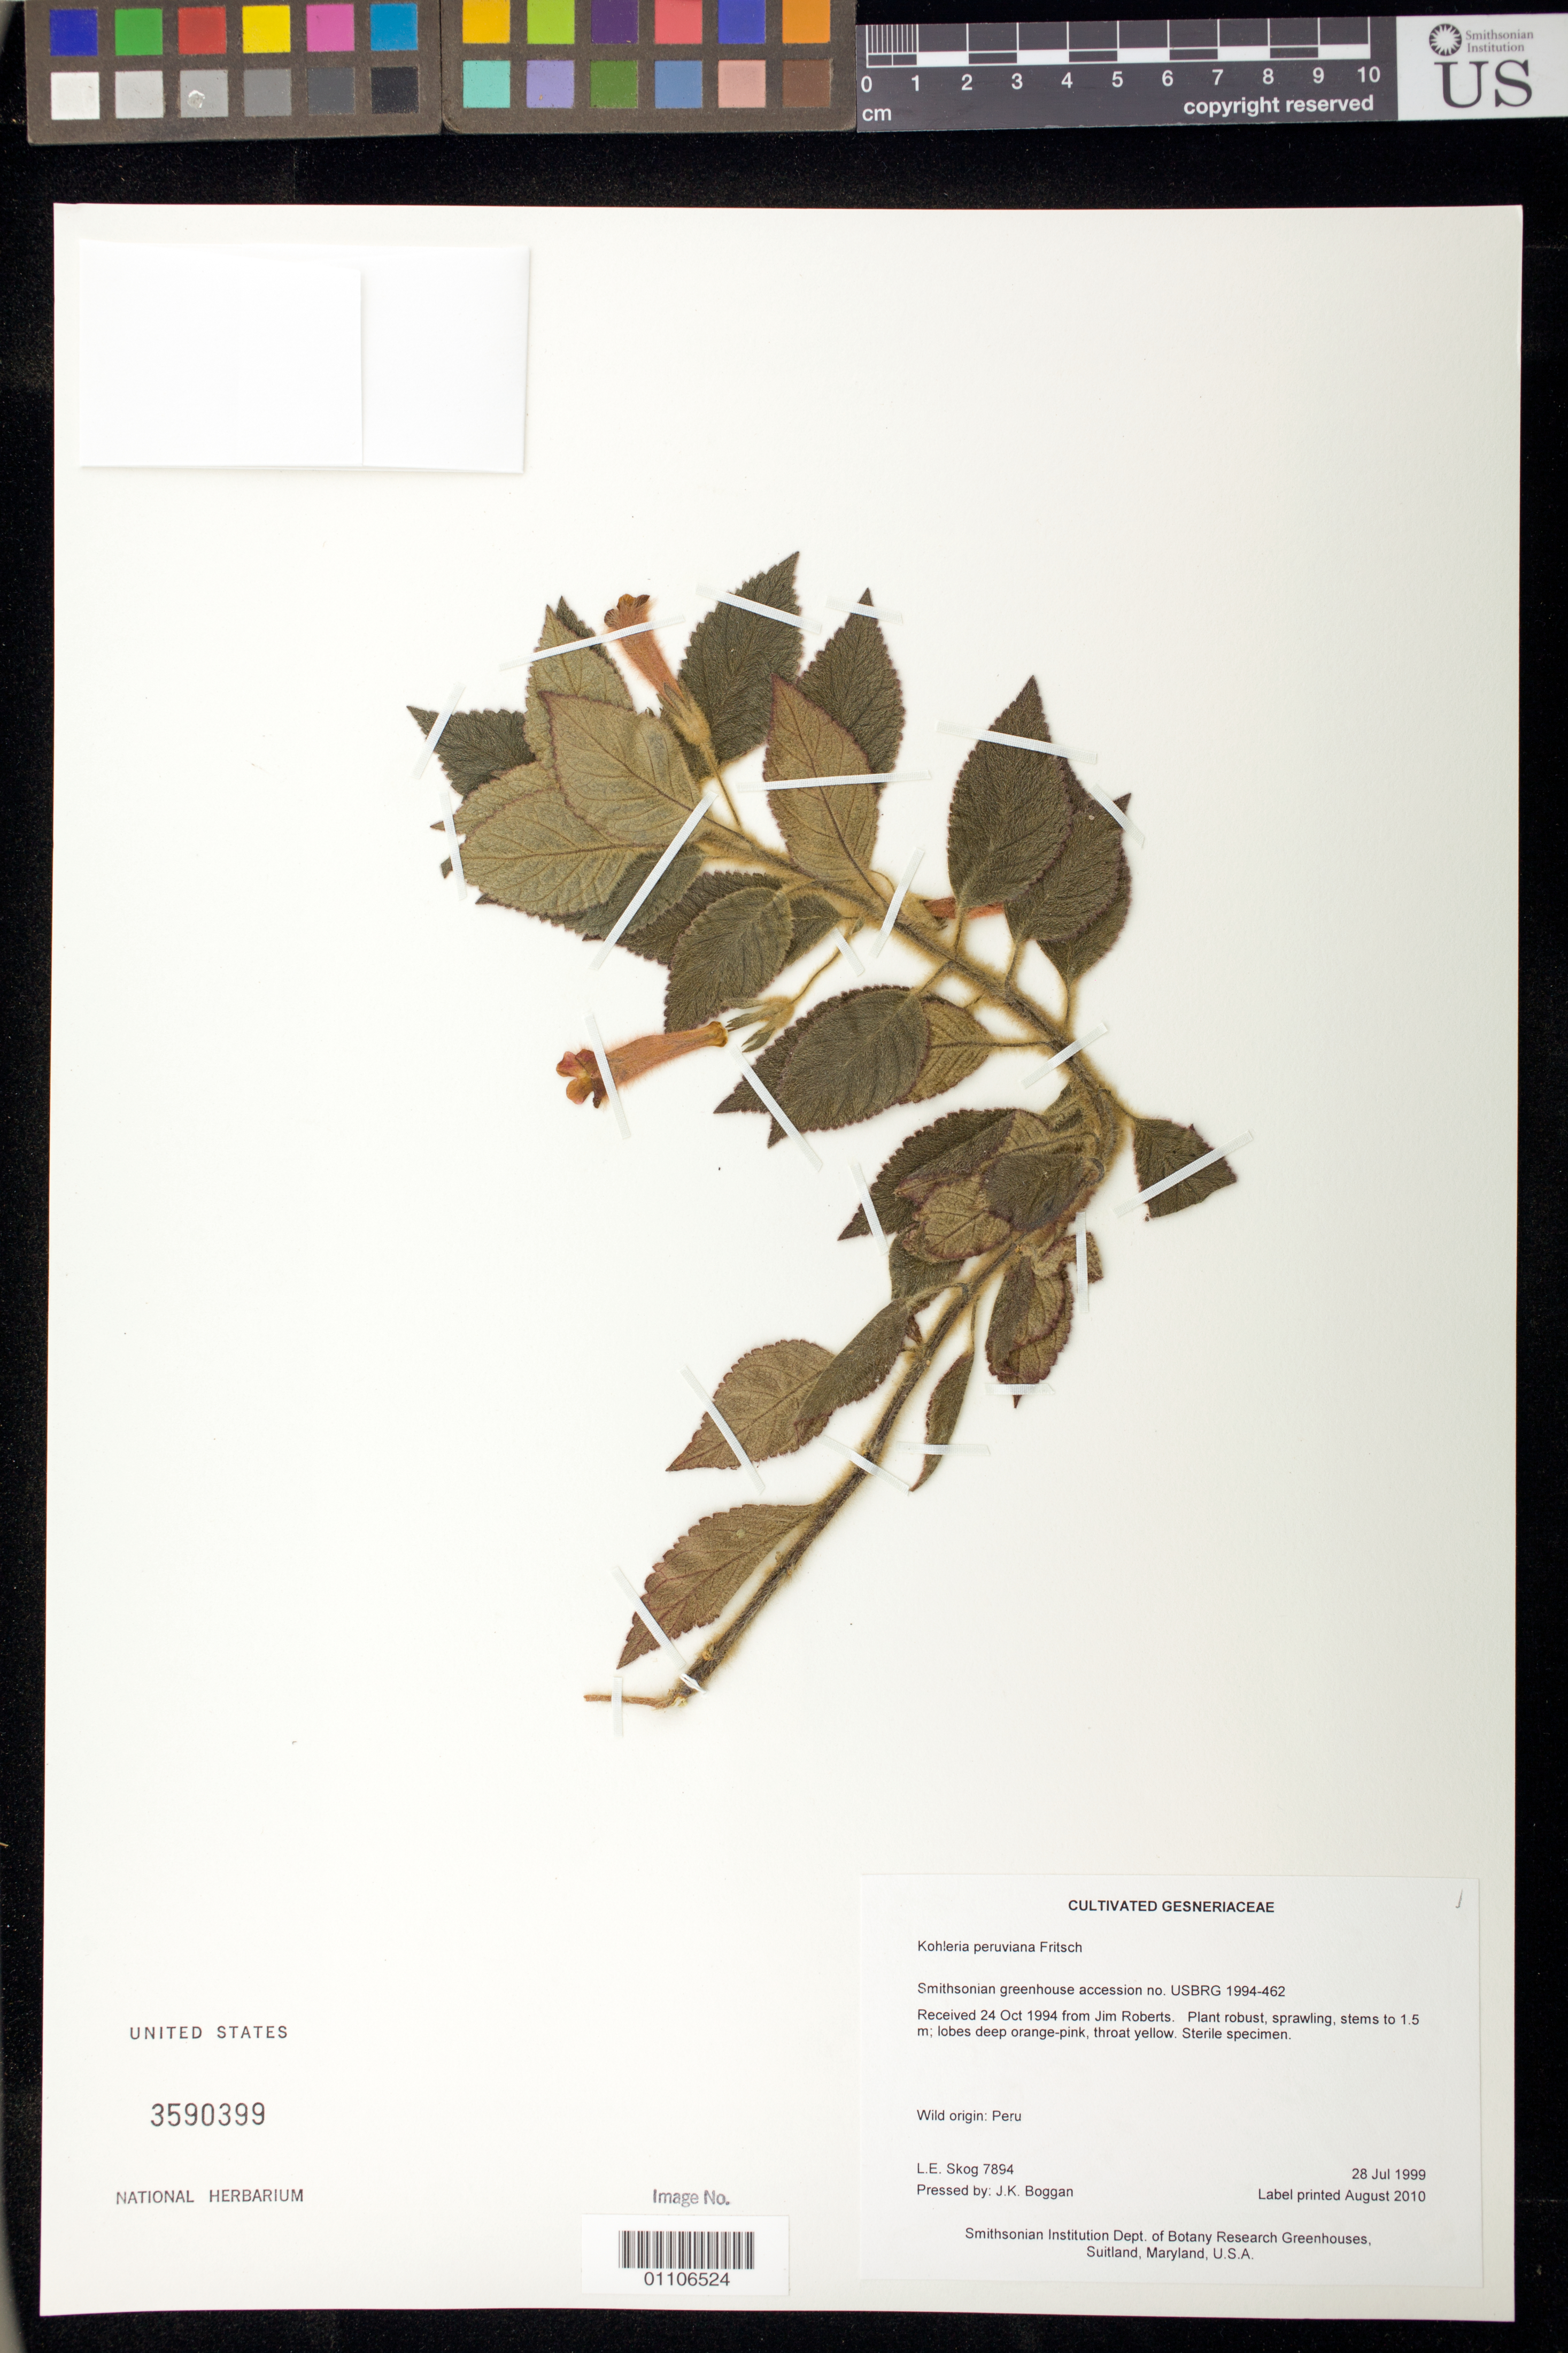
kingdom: Plantae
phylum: Tracheophyta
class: Magnoliopsida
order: Lamiales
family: Gesneriaceae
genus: Kohleria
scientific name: Kohleria peruviana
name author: Fritsch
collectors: L. E. Skog & J. K. Boggan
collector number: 7894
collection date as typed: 28 Jul 1999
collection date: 1999-07-28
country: Peru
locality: Smithsonian Institution Dept. of Botany Research Greenhouses, Suitland, Maryland, U.S.A.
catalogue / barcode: US 3590399